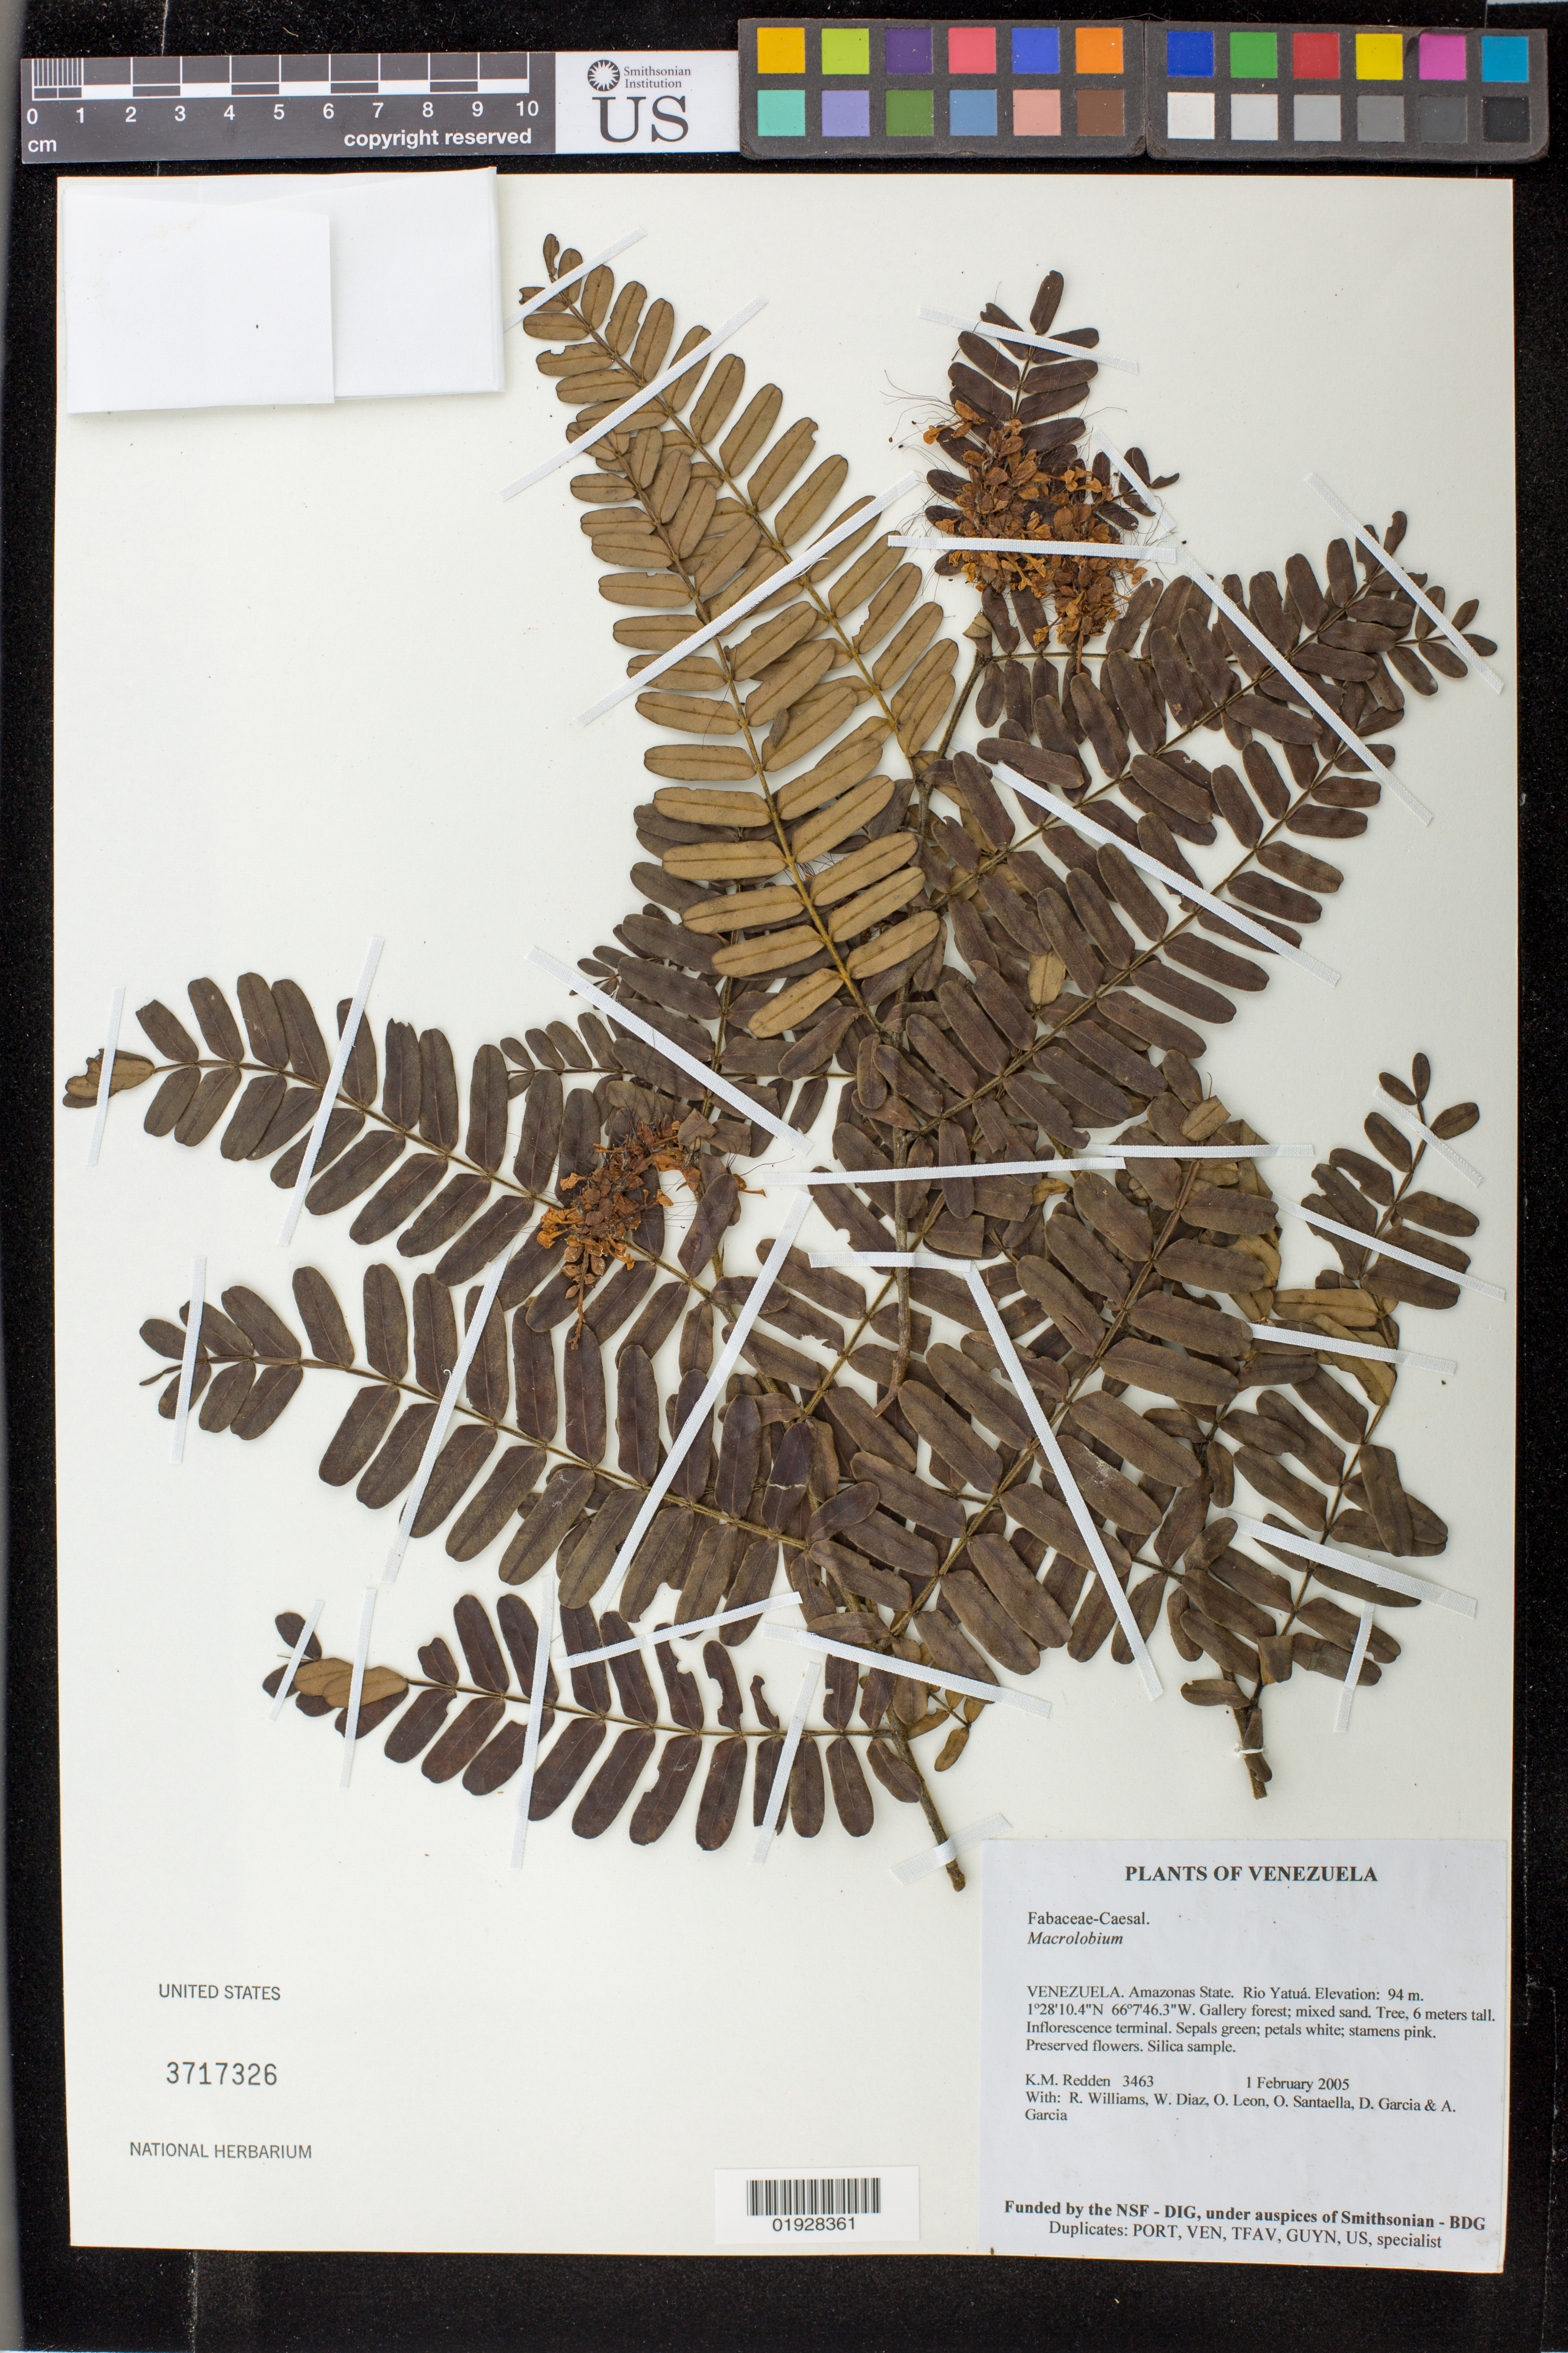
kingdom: Plantae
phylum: Tracheophyta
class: Magnoliopsida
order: Fabales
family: Fabaceae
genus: Macrolobium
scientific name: Macrolobium sp. nov.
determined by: Trujillo, A. M.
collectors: K. M. Redden, R. Williams, W. Díaz P., O. León, O. Santaella, D. Garcia & A. Garcia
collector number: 3463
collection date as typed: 1 February 2005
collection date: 2005-02-01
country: Venezuela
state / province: Amazonas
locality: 13 - Rio Yatuá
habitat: Gallery forest; mixed sand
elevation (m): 94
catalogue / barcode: US 3717326